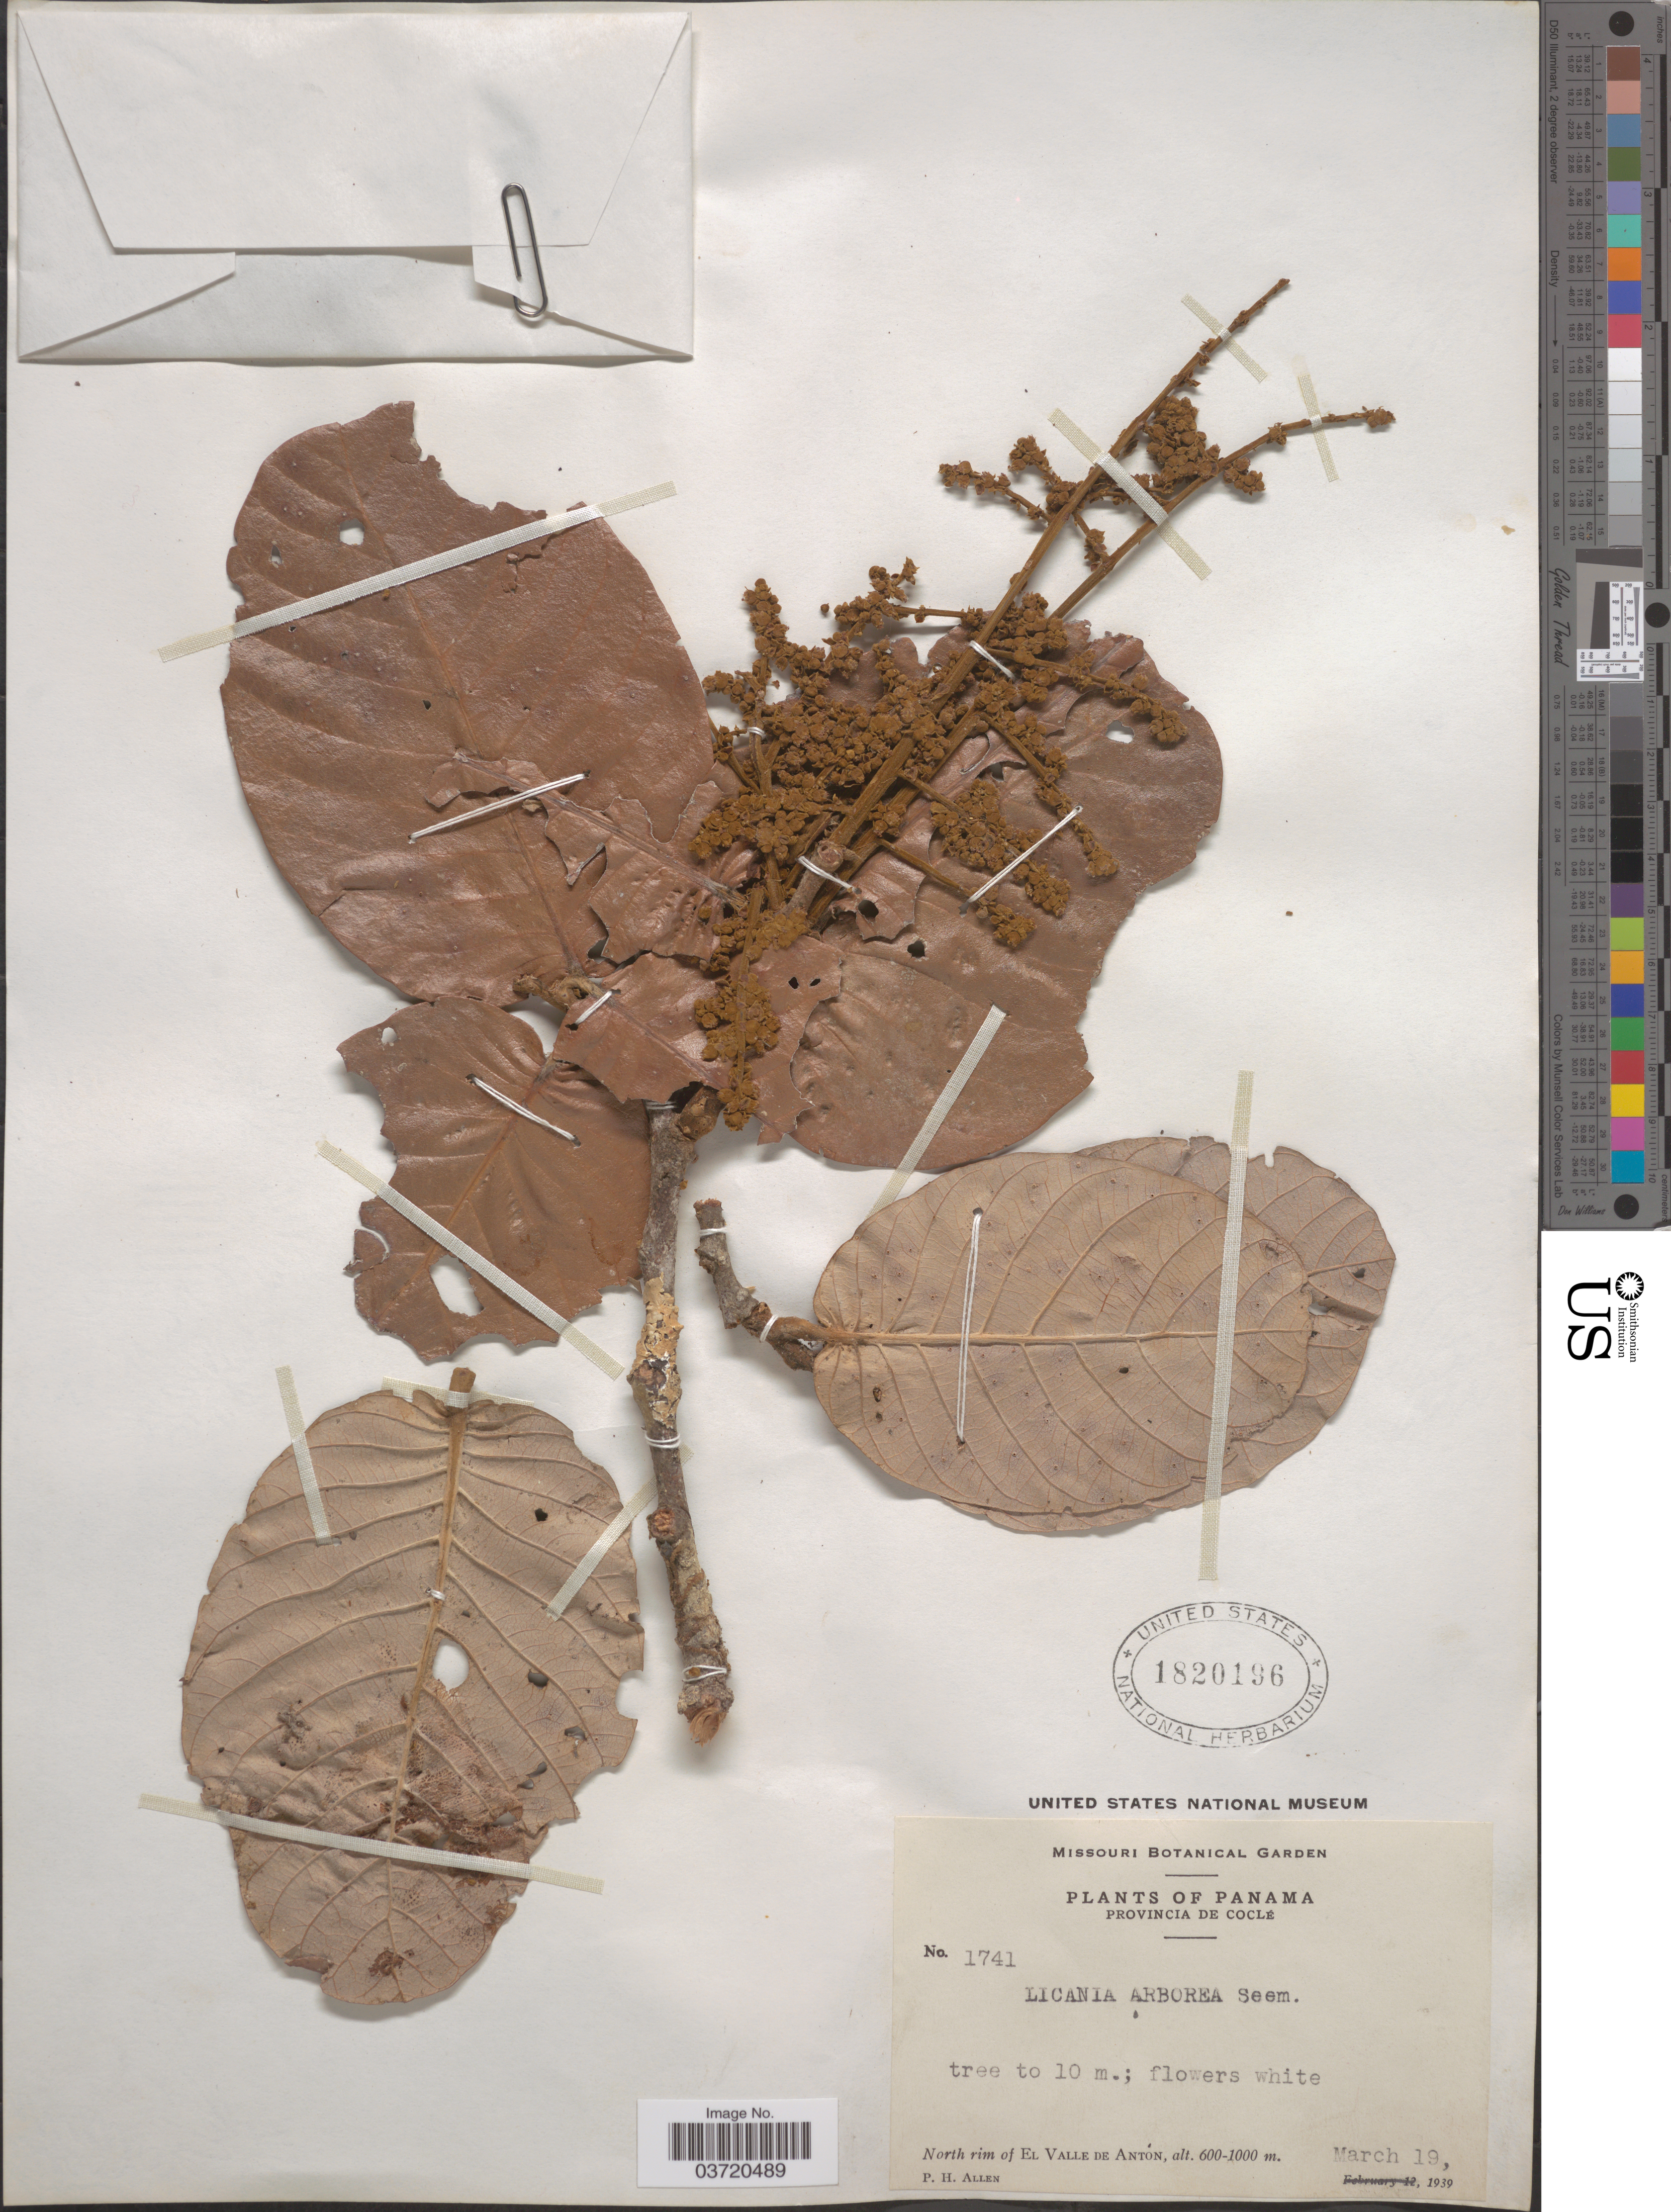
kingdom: Plantae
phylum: Tracheophyta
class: Magnoliopsida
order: Malpighiales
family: Chrysobalanaceae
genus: Microdesmia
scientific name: Microdesmia arborea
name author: (Seem.) Sothers & Prance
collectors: P. H. Allen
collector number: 1741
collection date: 1939-03-19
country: Panama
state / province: Cocle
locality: North rim of El Valle de Anton.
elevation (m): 600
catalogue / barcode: US 1820196